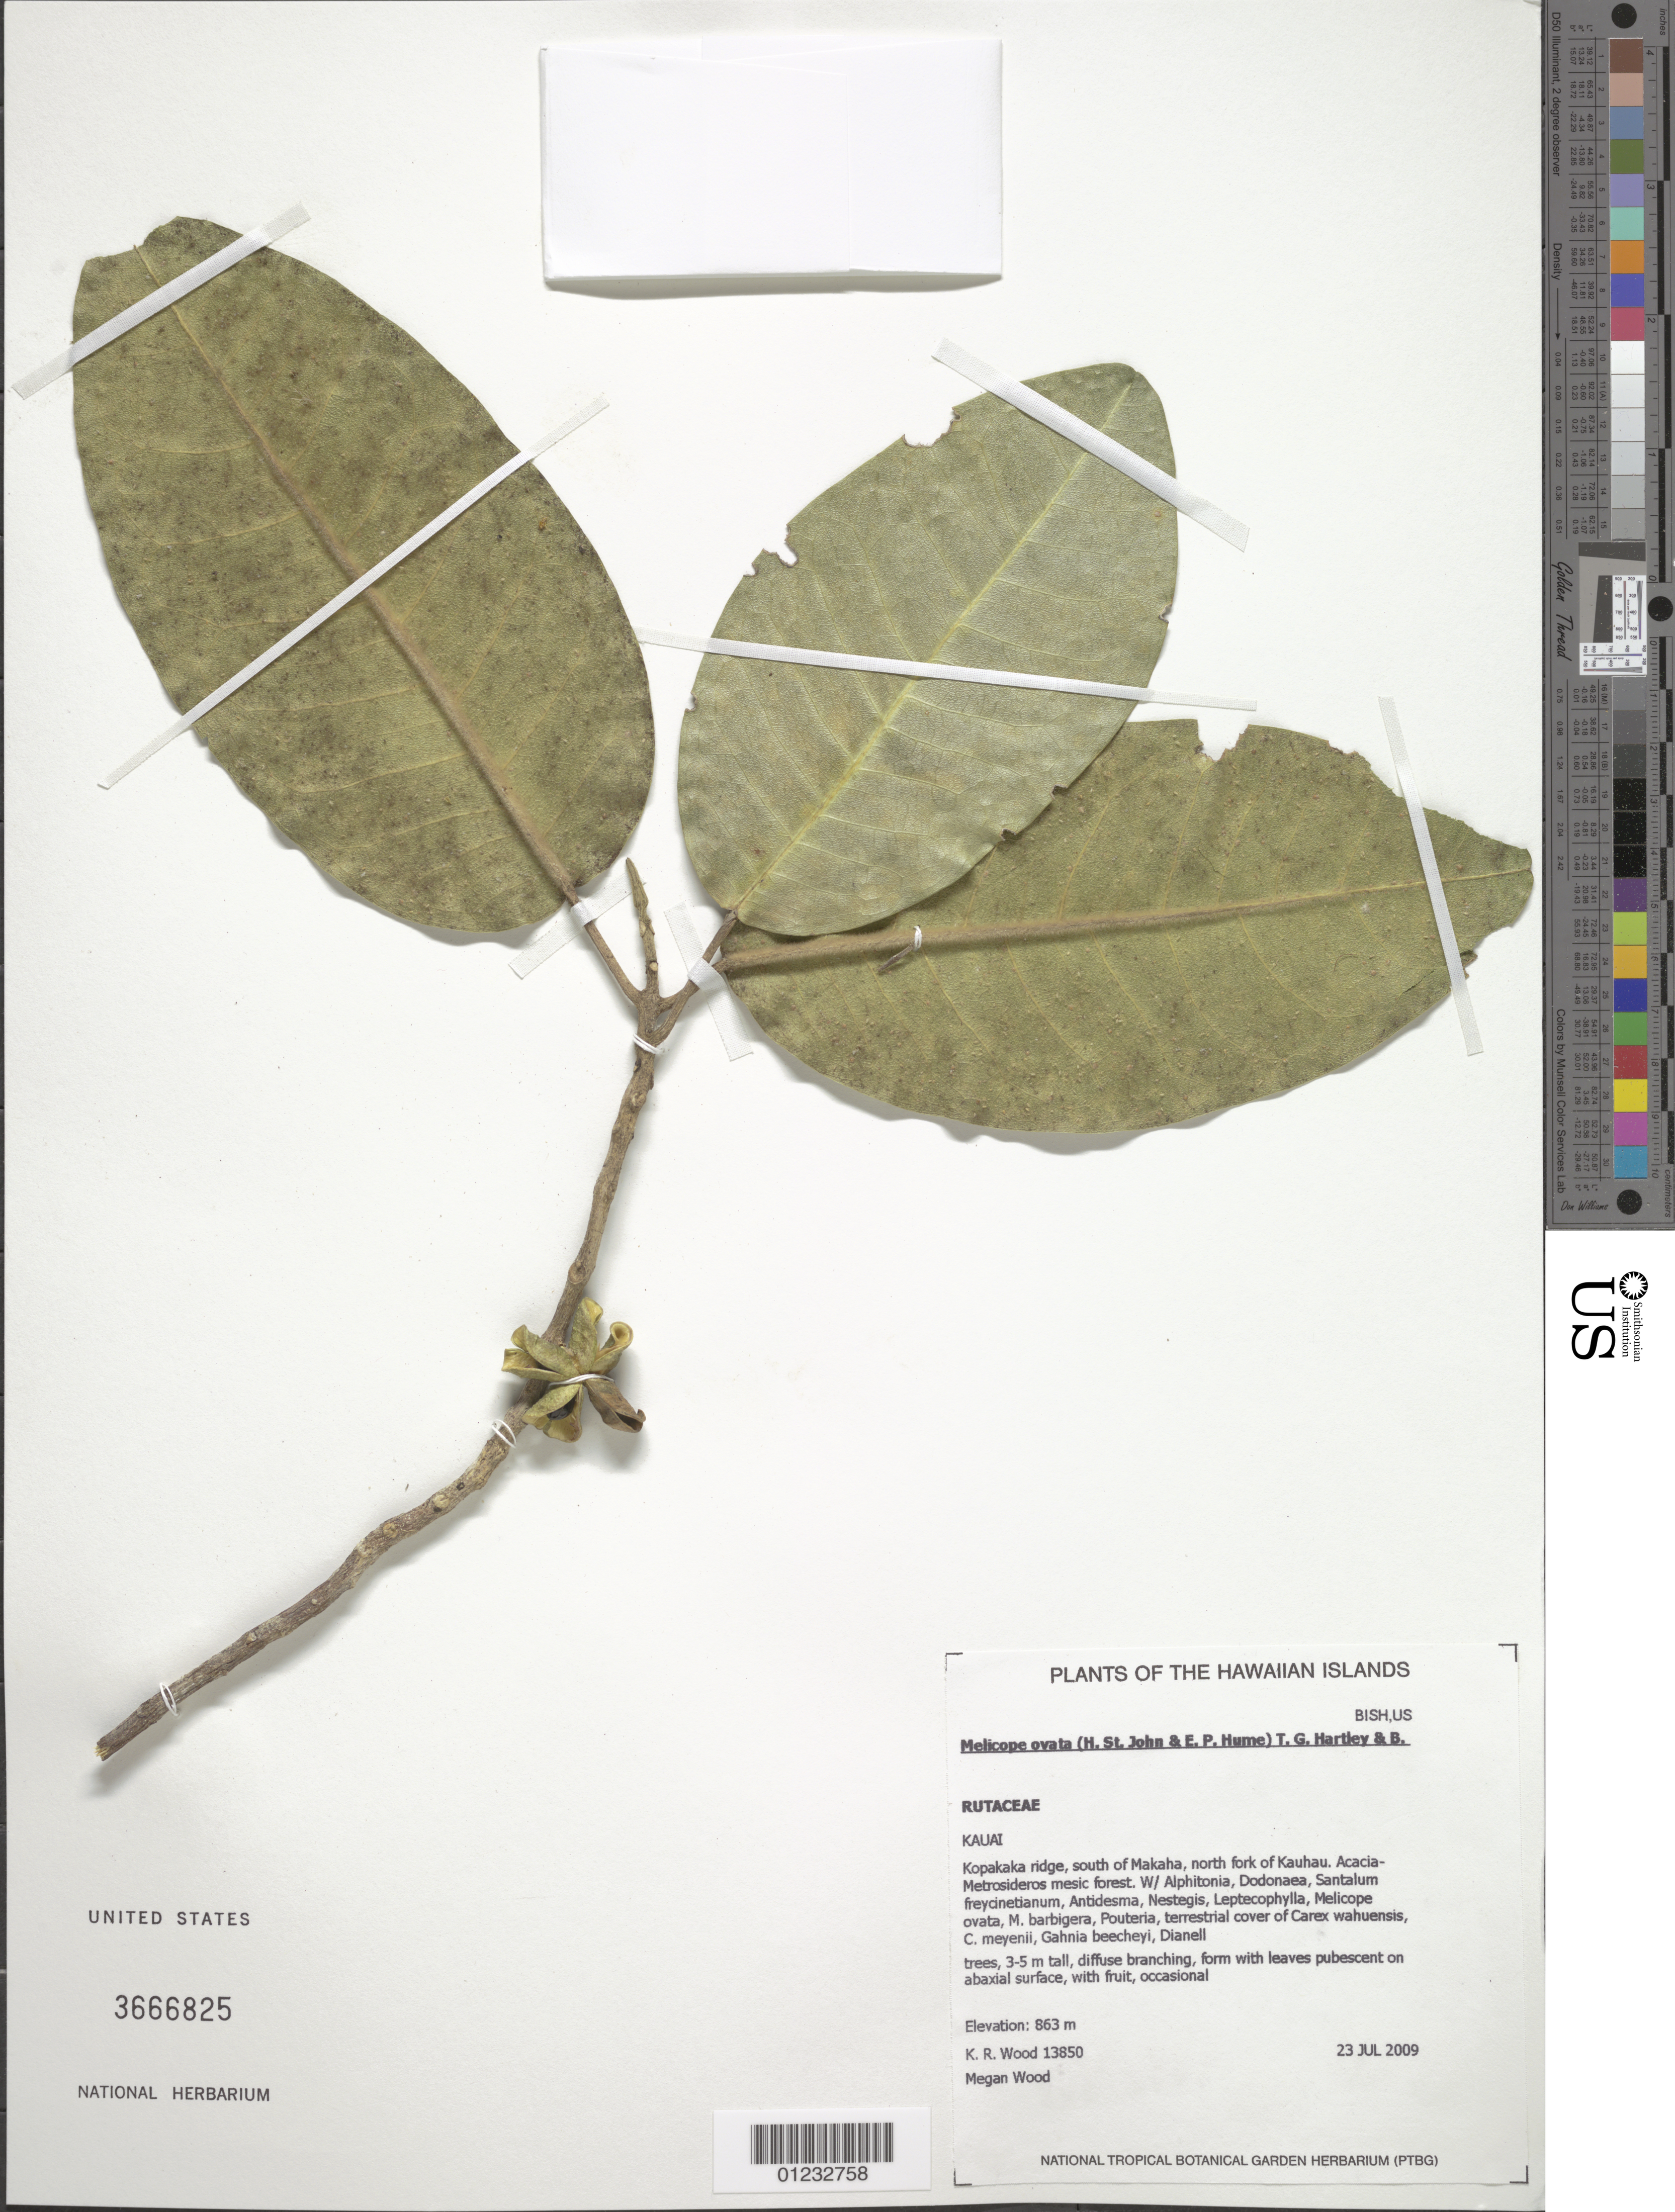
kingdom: Plantae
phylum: Tracheophyta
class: Magnoliopsida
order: Sapindales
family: Rutaceae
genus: Melicope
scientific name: Melicope ovata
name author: (H. St. John & E.P. Hume) T.G. Hartley & B.C. Stone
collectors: K. R. Wood & M. Wood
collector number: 13850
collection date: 2009-07-23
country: United States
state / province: Hawaii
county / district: Kaui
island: Kaua'i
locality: Kopakaka ridge, south of Makaha, north fork of Kauhau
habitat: Mesic forest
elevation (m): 863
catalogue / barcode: US 3666825